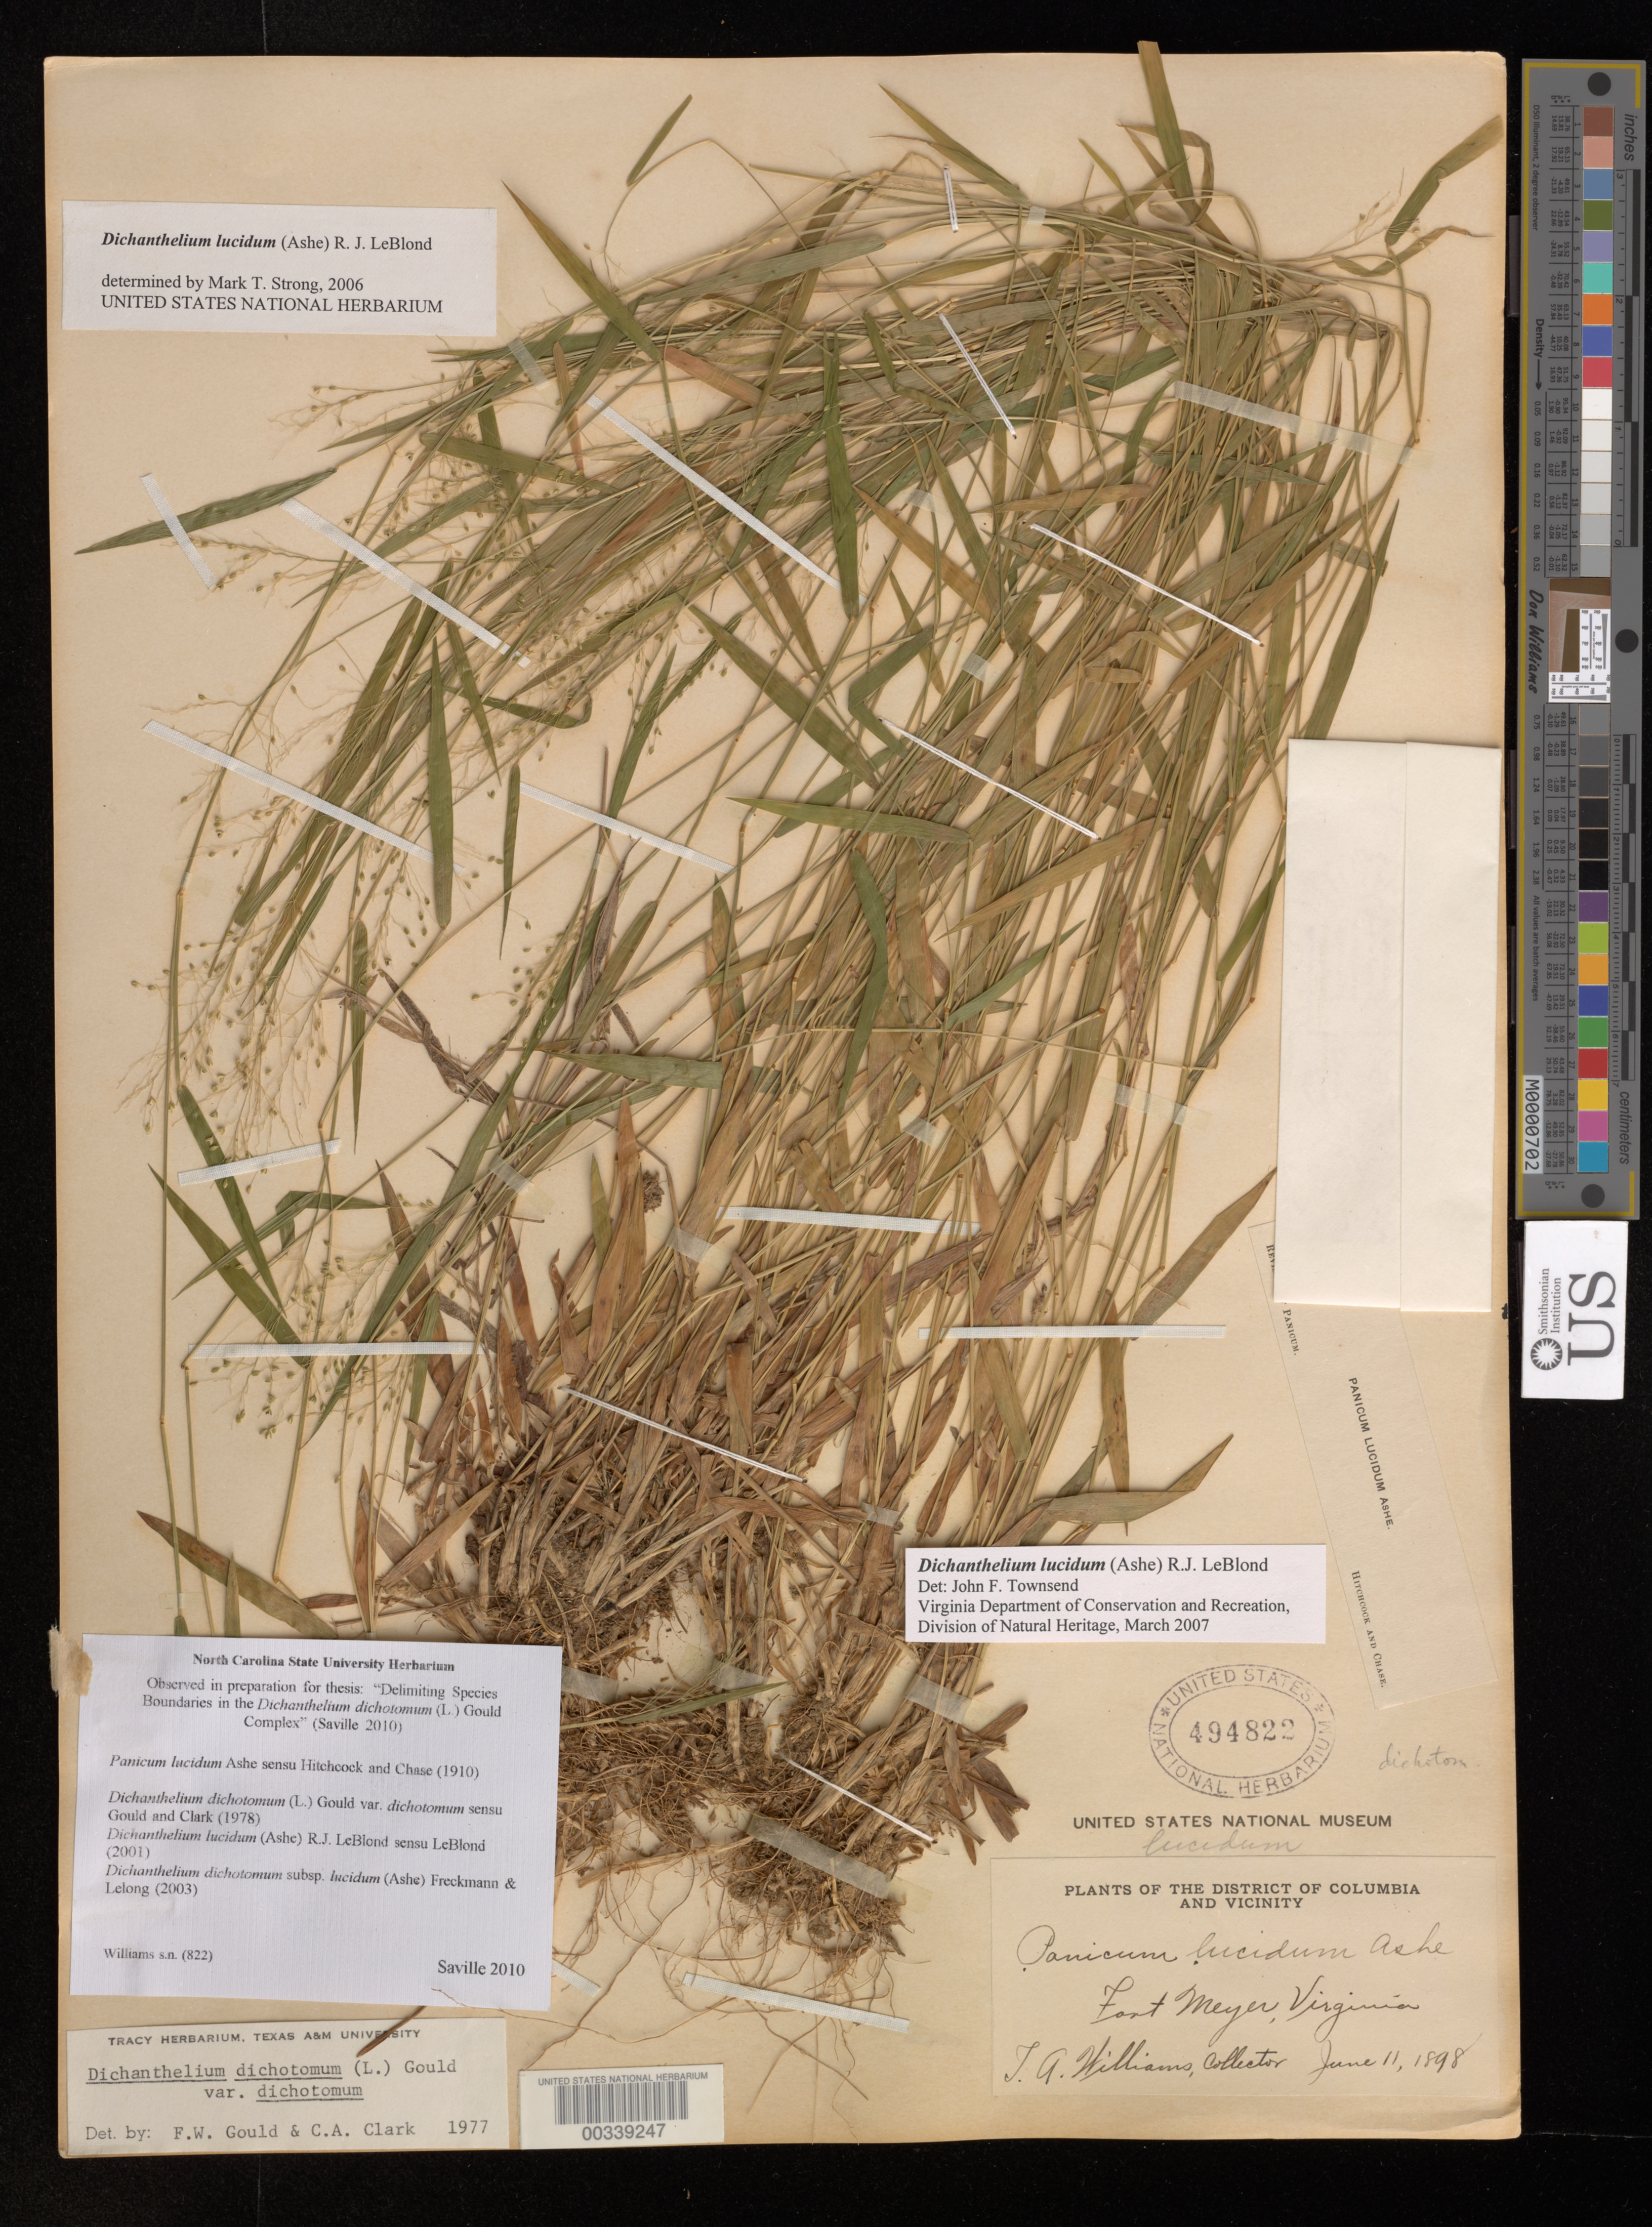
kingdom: Plantae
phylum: Tracheophyta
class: Liliopsida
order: Poales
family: Poaceae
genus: Dichanthelium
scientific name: Dichanthelium dichotomum var. dichotomum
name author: (L.) Gould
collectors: T. A. Williams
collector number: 323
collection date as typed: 11 Jun 1898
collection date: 1898-06-11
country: United States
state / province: Virginia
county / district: Arlington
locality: Fort Myers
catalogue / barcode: US 494822